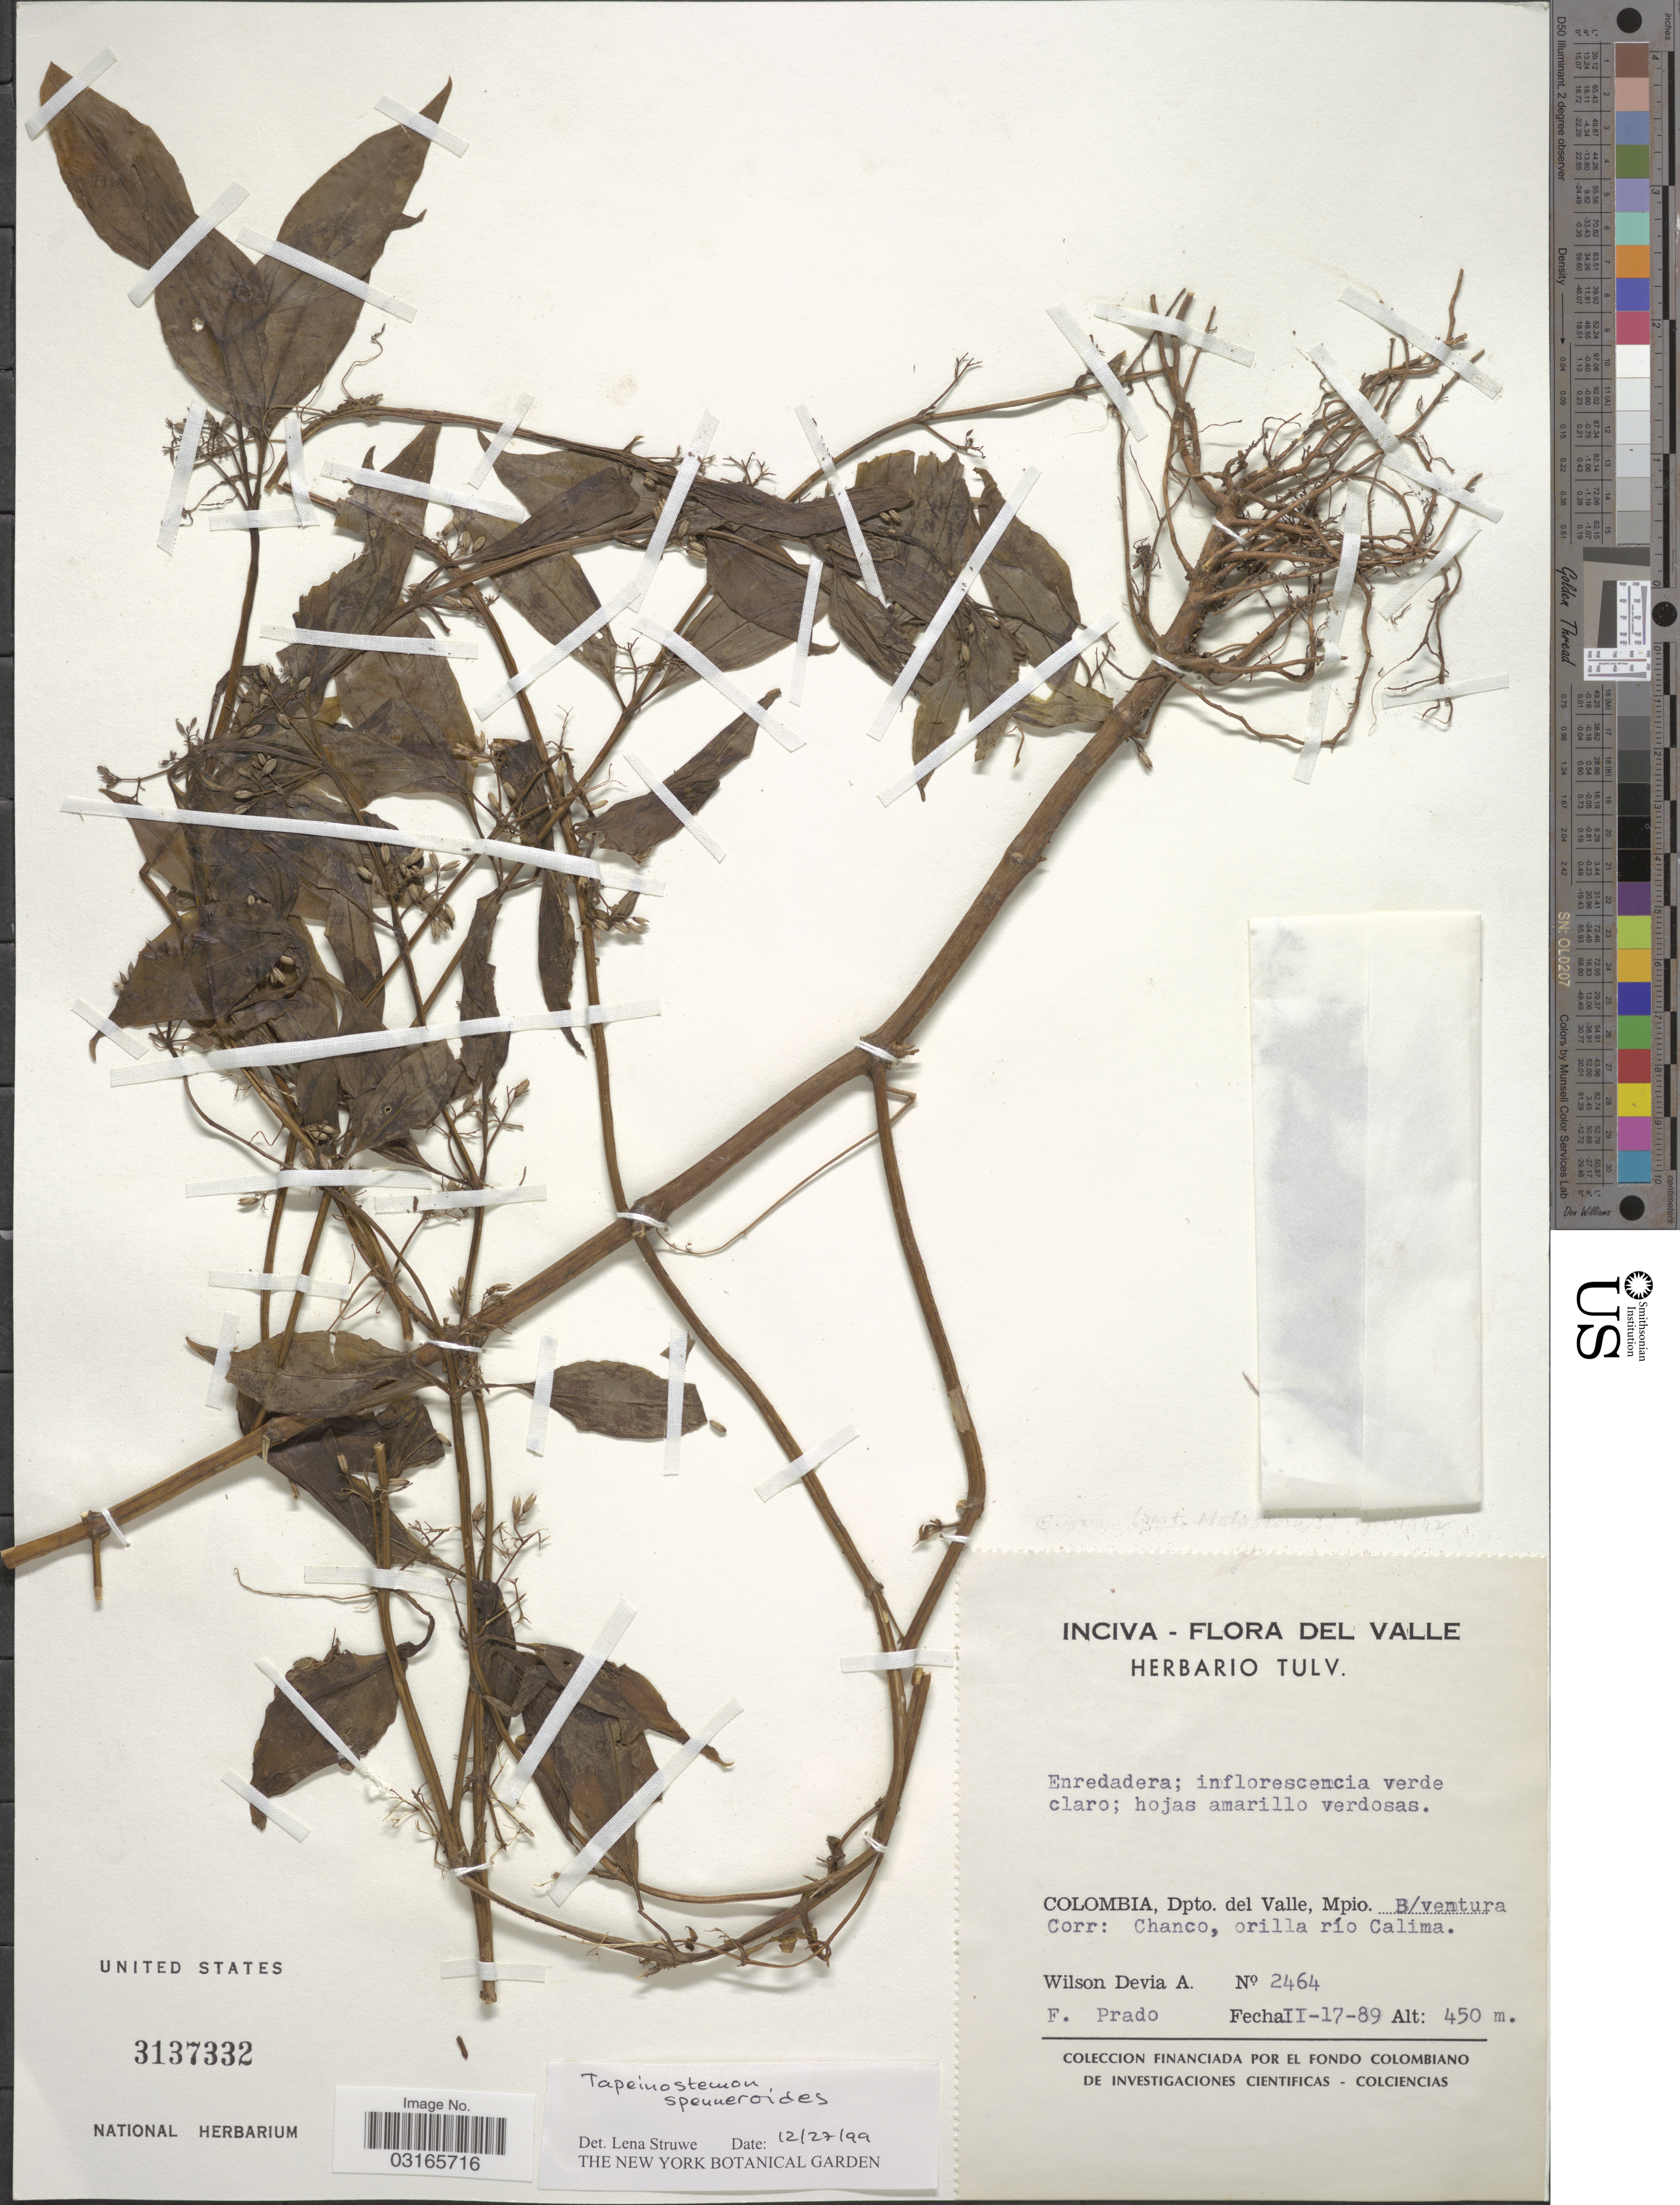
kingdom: Plantae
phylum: Tracheophyta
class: Magnoliopsida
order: Gentianales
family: Gentianaceae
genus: Tapeinostemon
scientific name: Tapeinostemon spenneroides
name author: Benth.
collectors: W. Devia A. & F. Prado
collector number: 2464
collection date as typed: Transcribed d/m/y: 17/2/89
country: Colombia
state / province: Valle del Cauca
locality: Dpto. del Valle, Mpio. B/ventura Corr: Chanco, orilla río Calima.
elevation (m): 450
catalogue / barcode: US 3137332